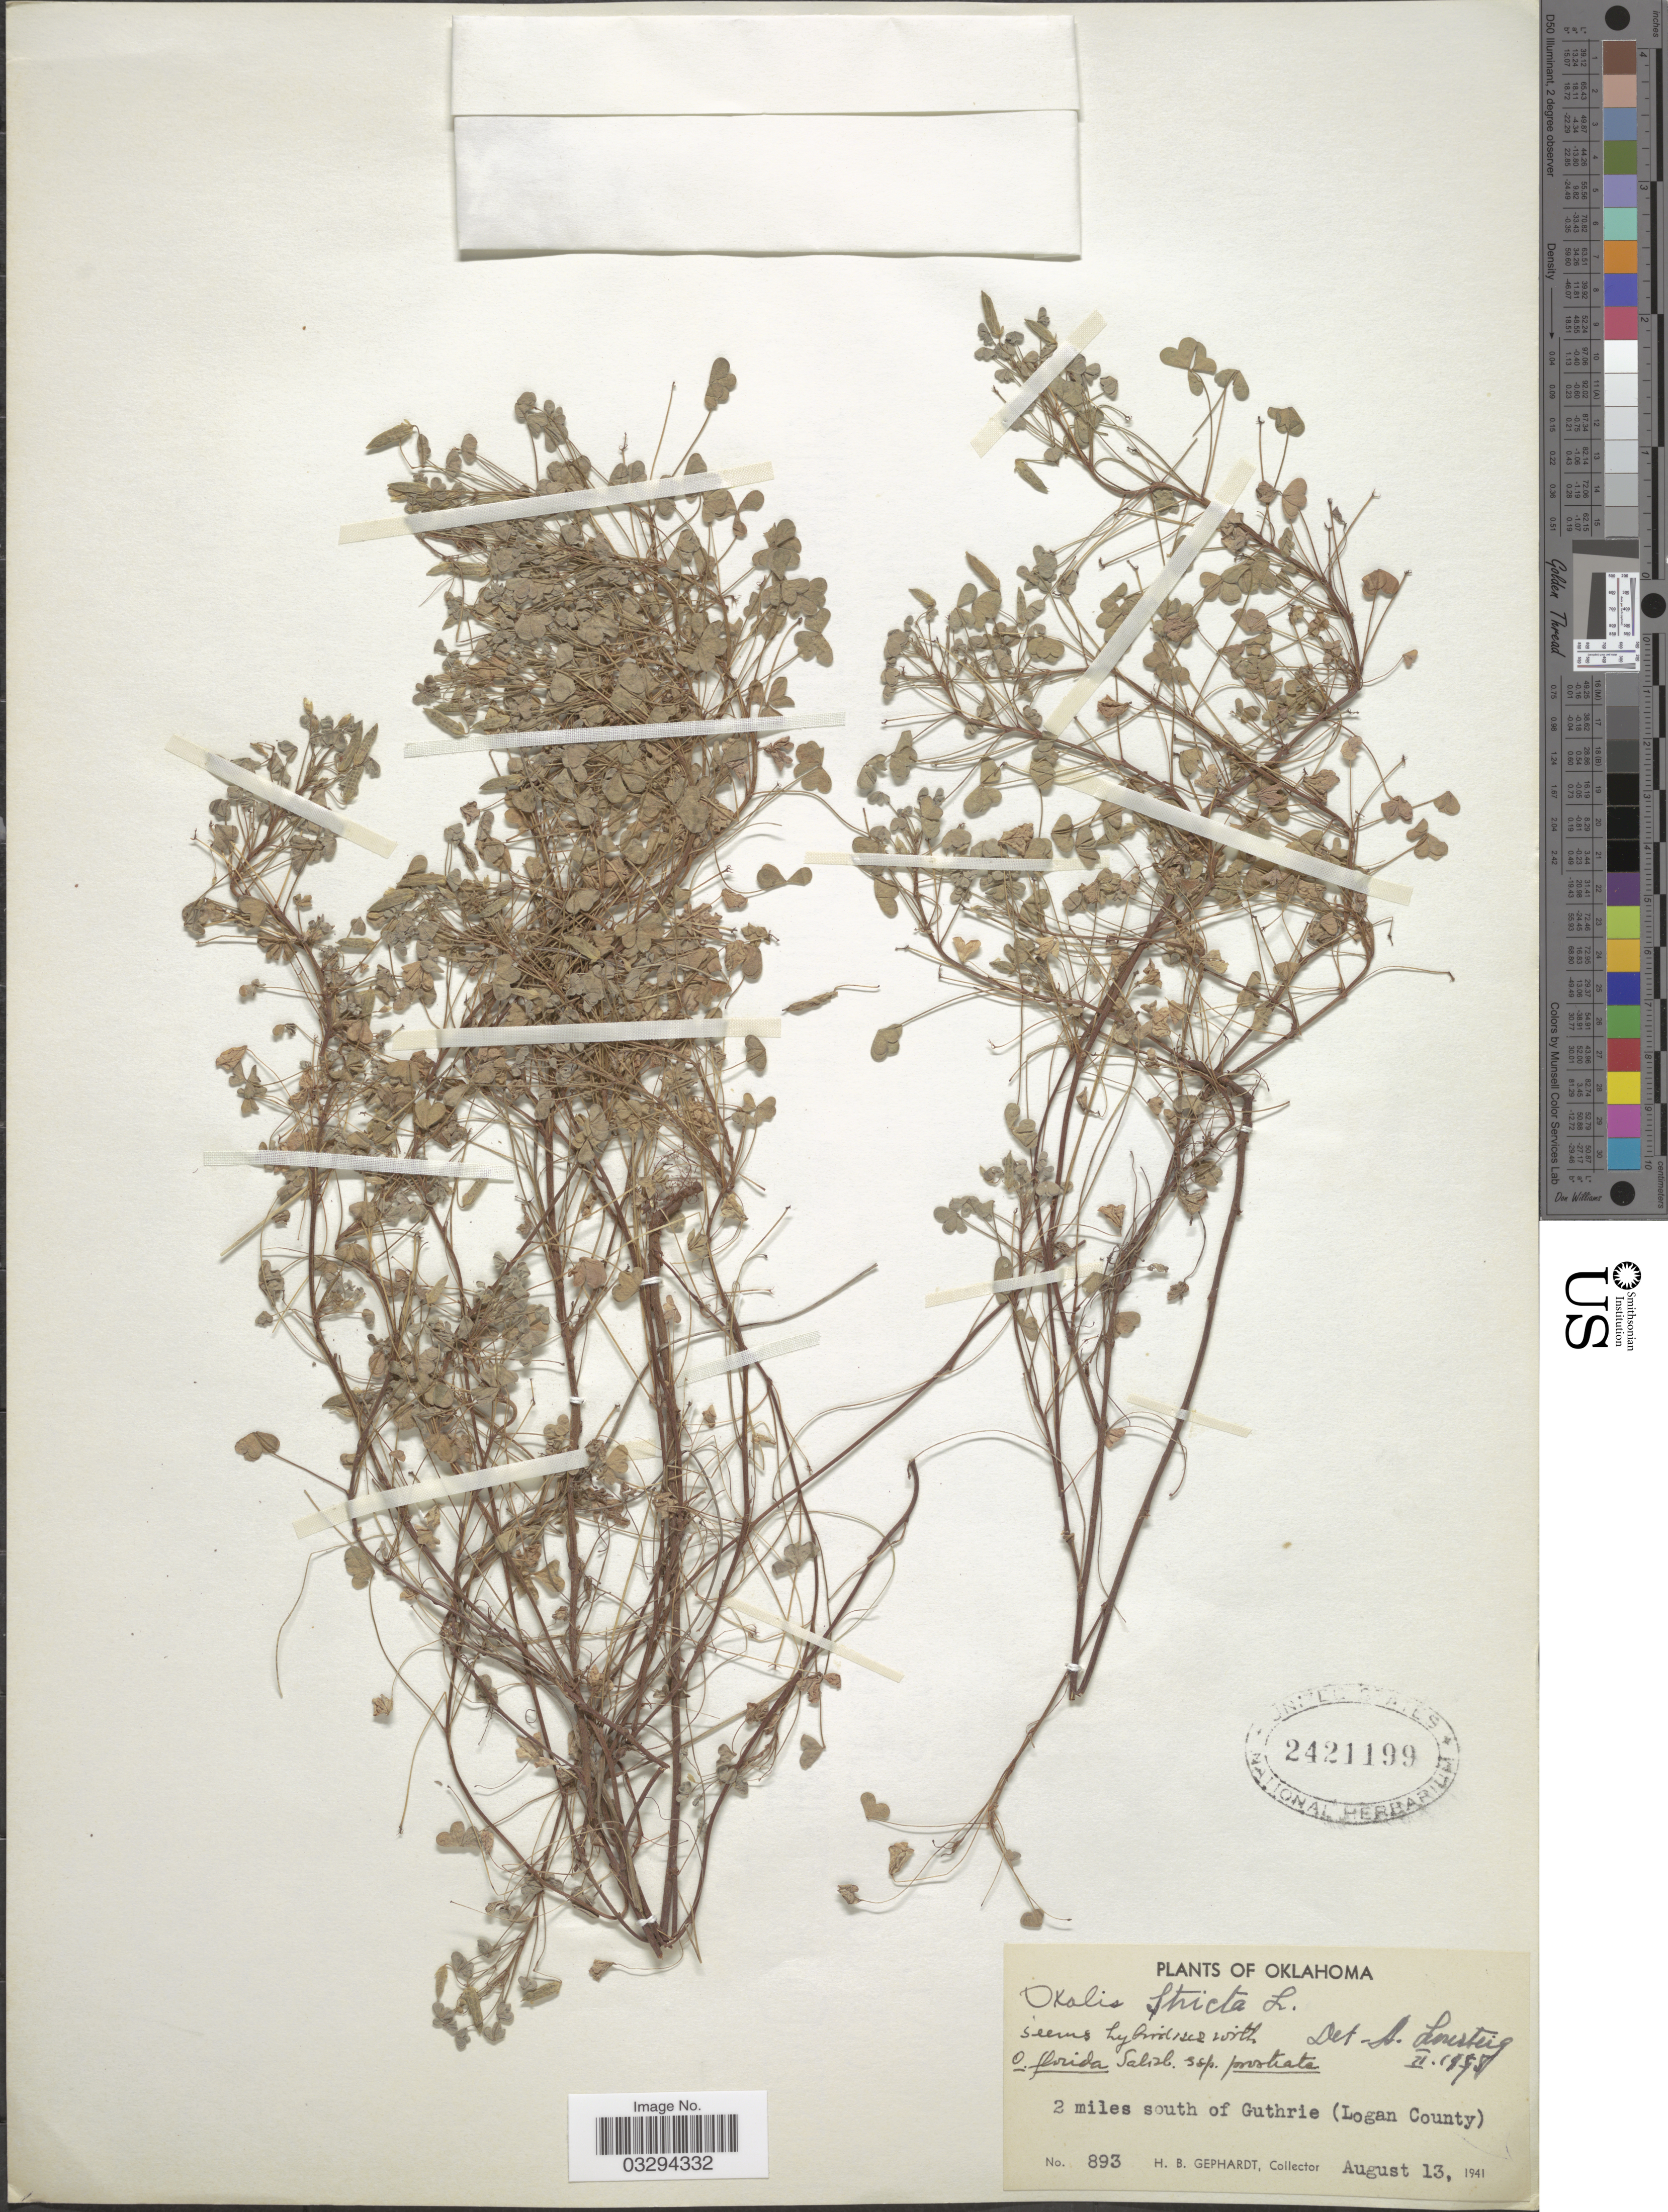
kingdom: Plantae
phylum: Tracheophyta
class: Magnoliopsida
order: Oxalidales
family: Oxalidaceae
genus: Oxalis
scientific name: Oxalis florida subsp. prostrata x O. stricta L.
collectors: H. Gephardt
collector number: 893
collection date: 1941-08-13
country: United States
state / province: Oklahoma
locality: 2 miles south of Guthrie (Logan County).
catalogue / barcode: US 2421199